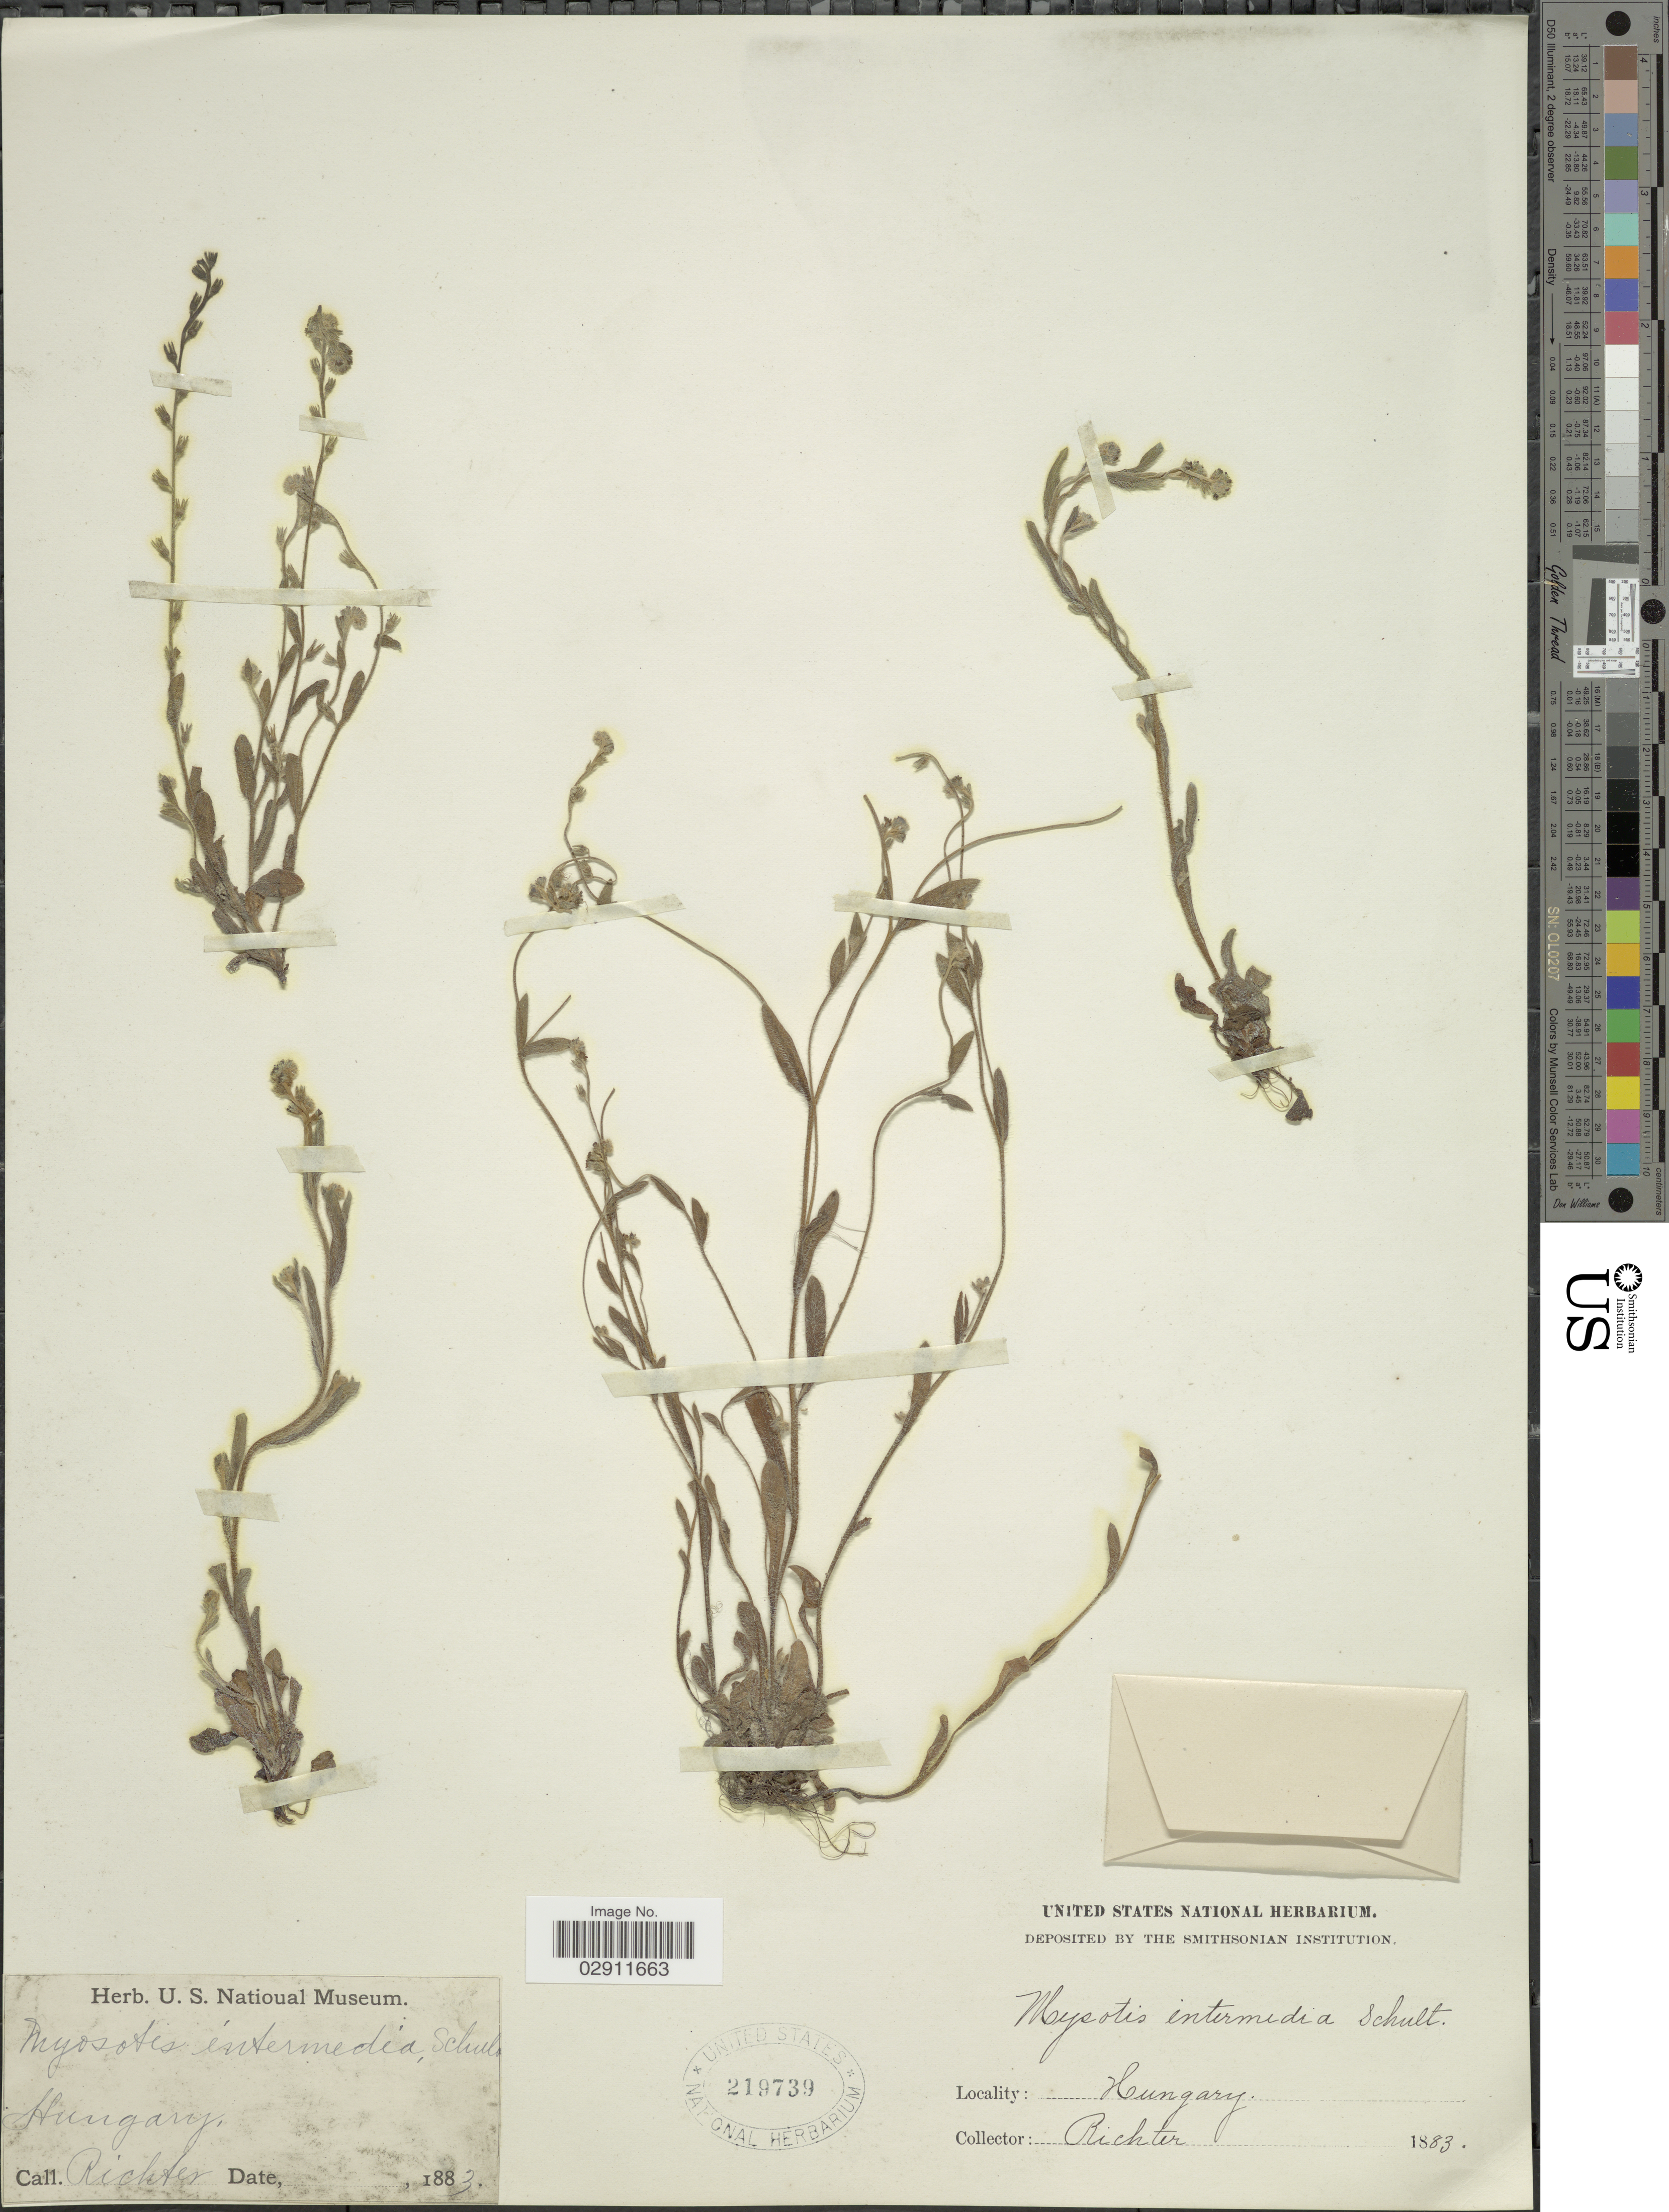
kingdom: Plantae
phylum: Tracheophyta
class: Magnoliopsida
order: Boraginales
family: Boraginaceae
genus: Myosotis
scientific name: Myosotis intermedia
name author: Link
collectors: -- Richter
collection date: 1883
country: Hungary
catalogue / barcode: US 219739